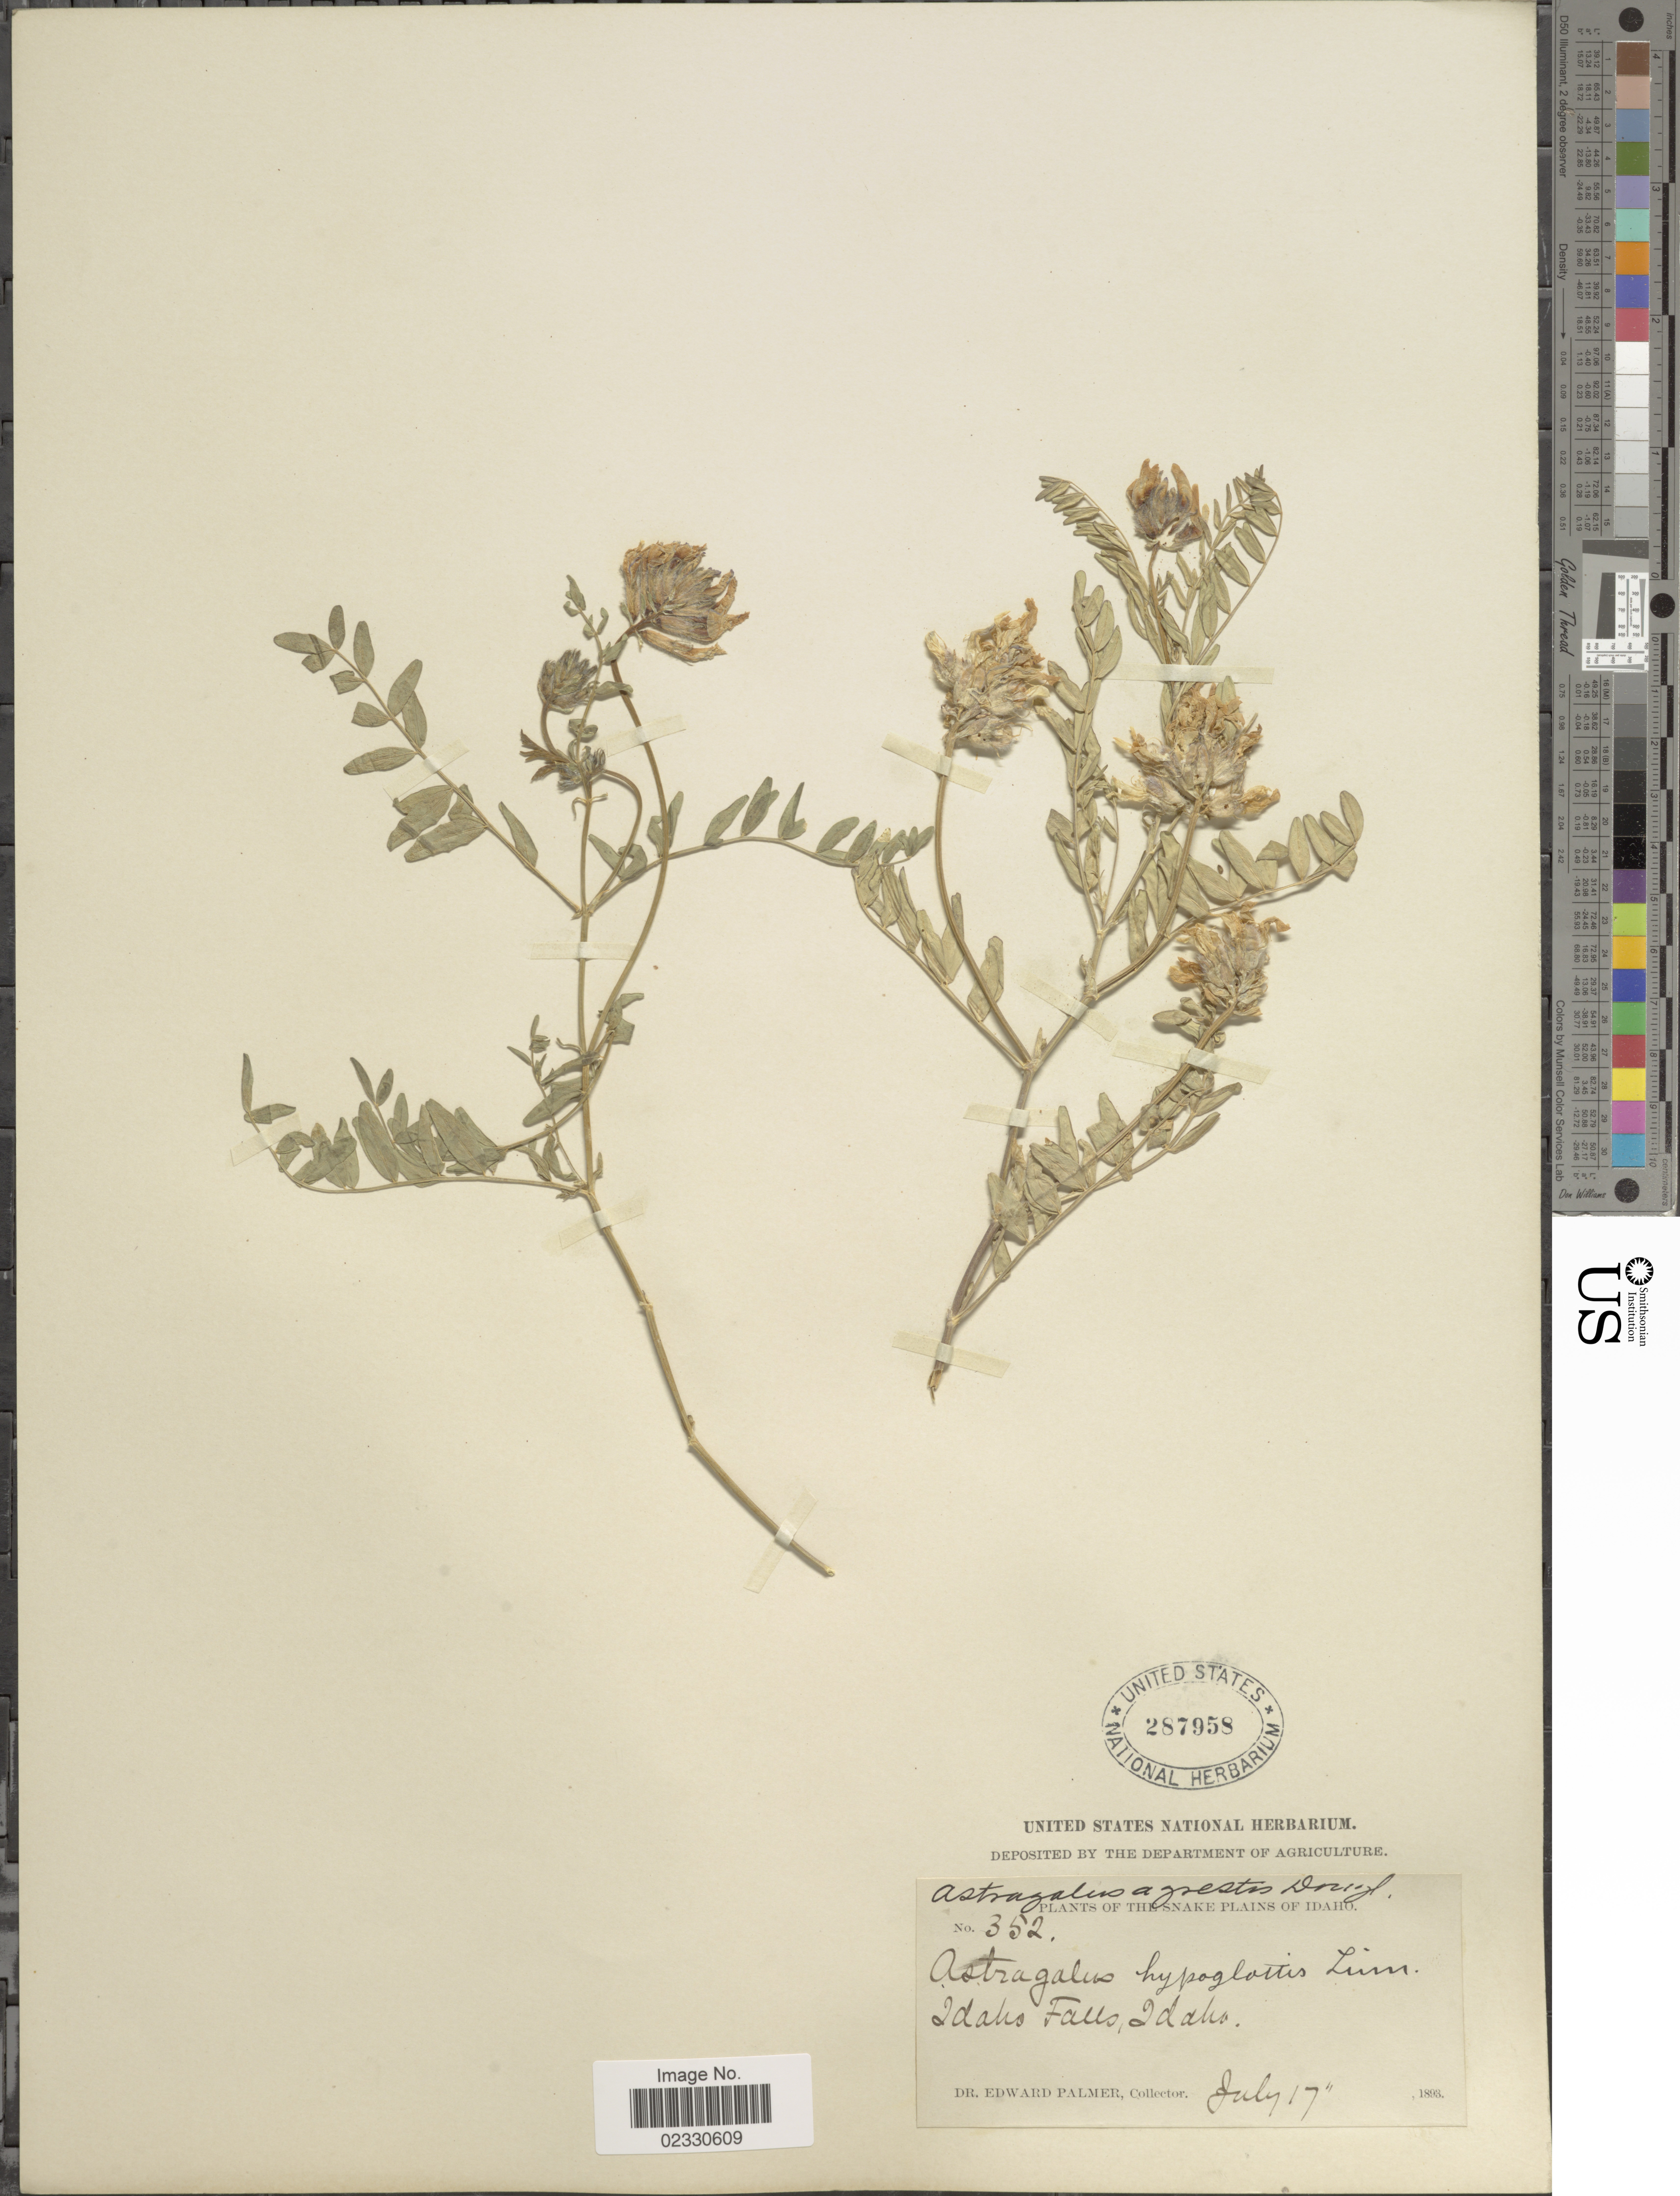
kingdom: Plantae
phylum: Tracheophyta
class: Magnoliopsida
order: Fabales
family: Fabaceae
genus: Astragalus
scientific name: Astragalus dasyglottis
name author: DC.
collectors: E. Palmer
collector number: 352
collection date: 1893-07-17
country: United States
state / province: Idaho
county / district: Bonneville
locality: Idaho Falls, Idaho, The Snake Plains of Idaho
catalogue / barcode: US 287958